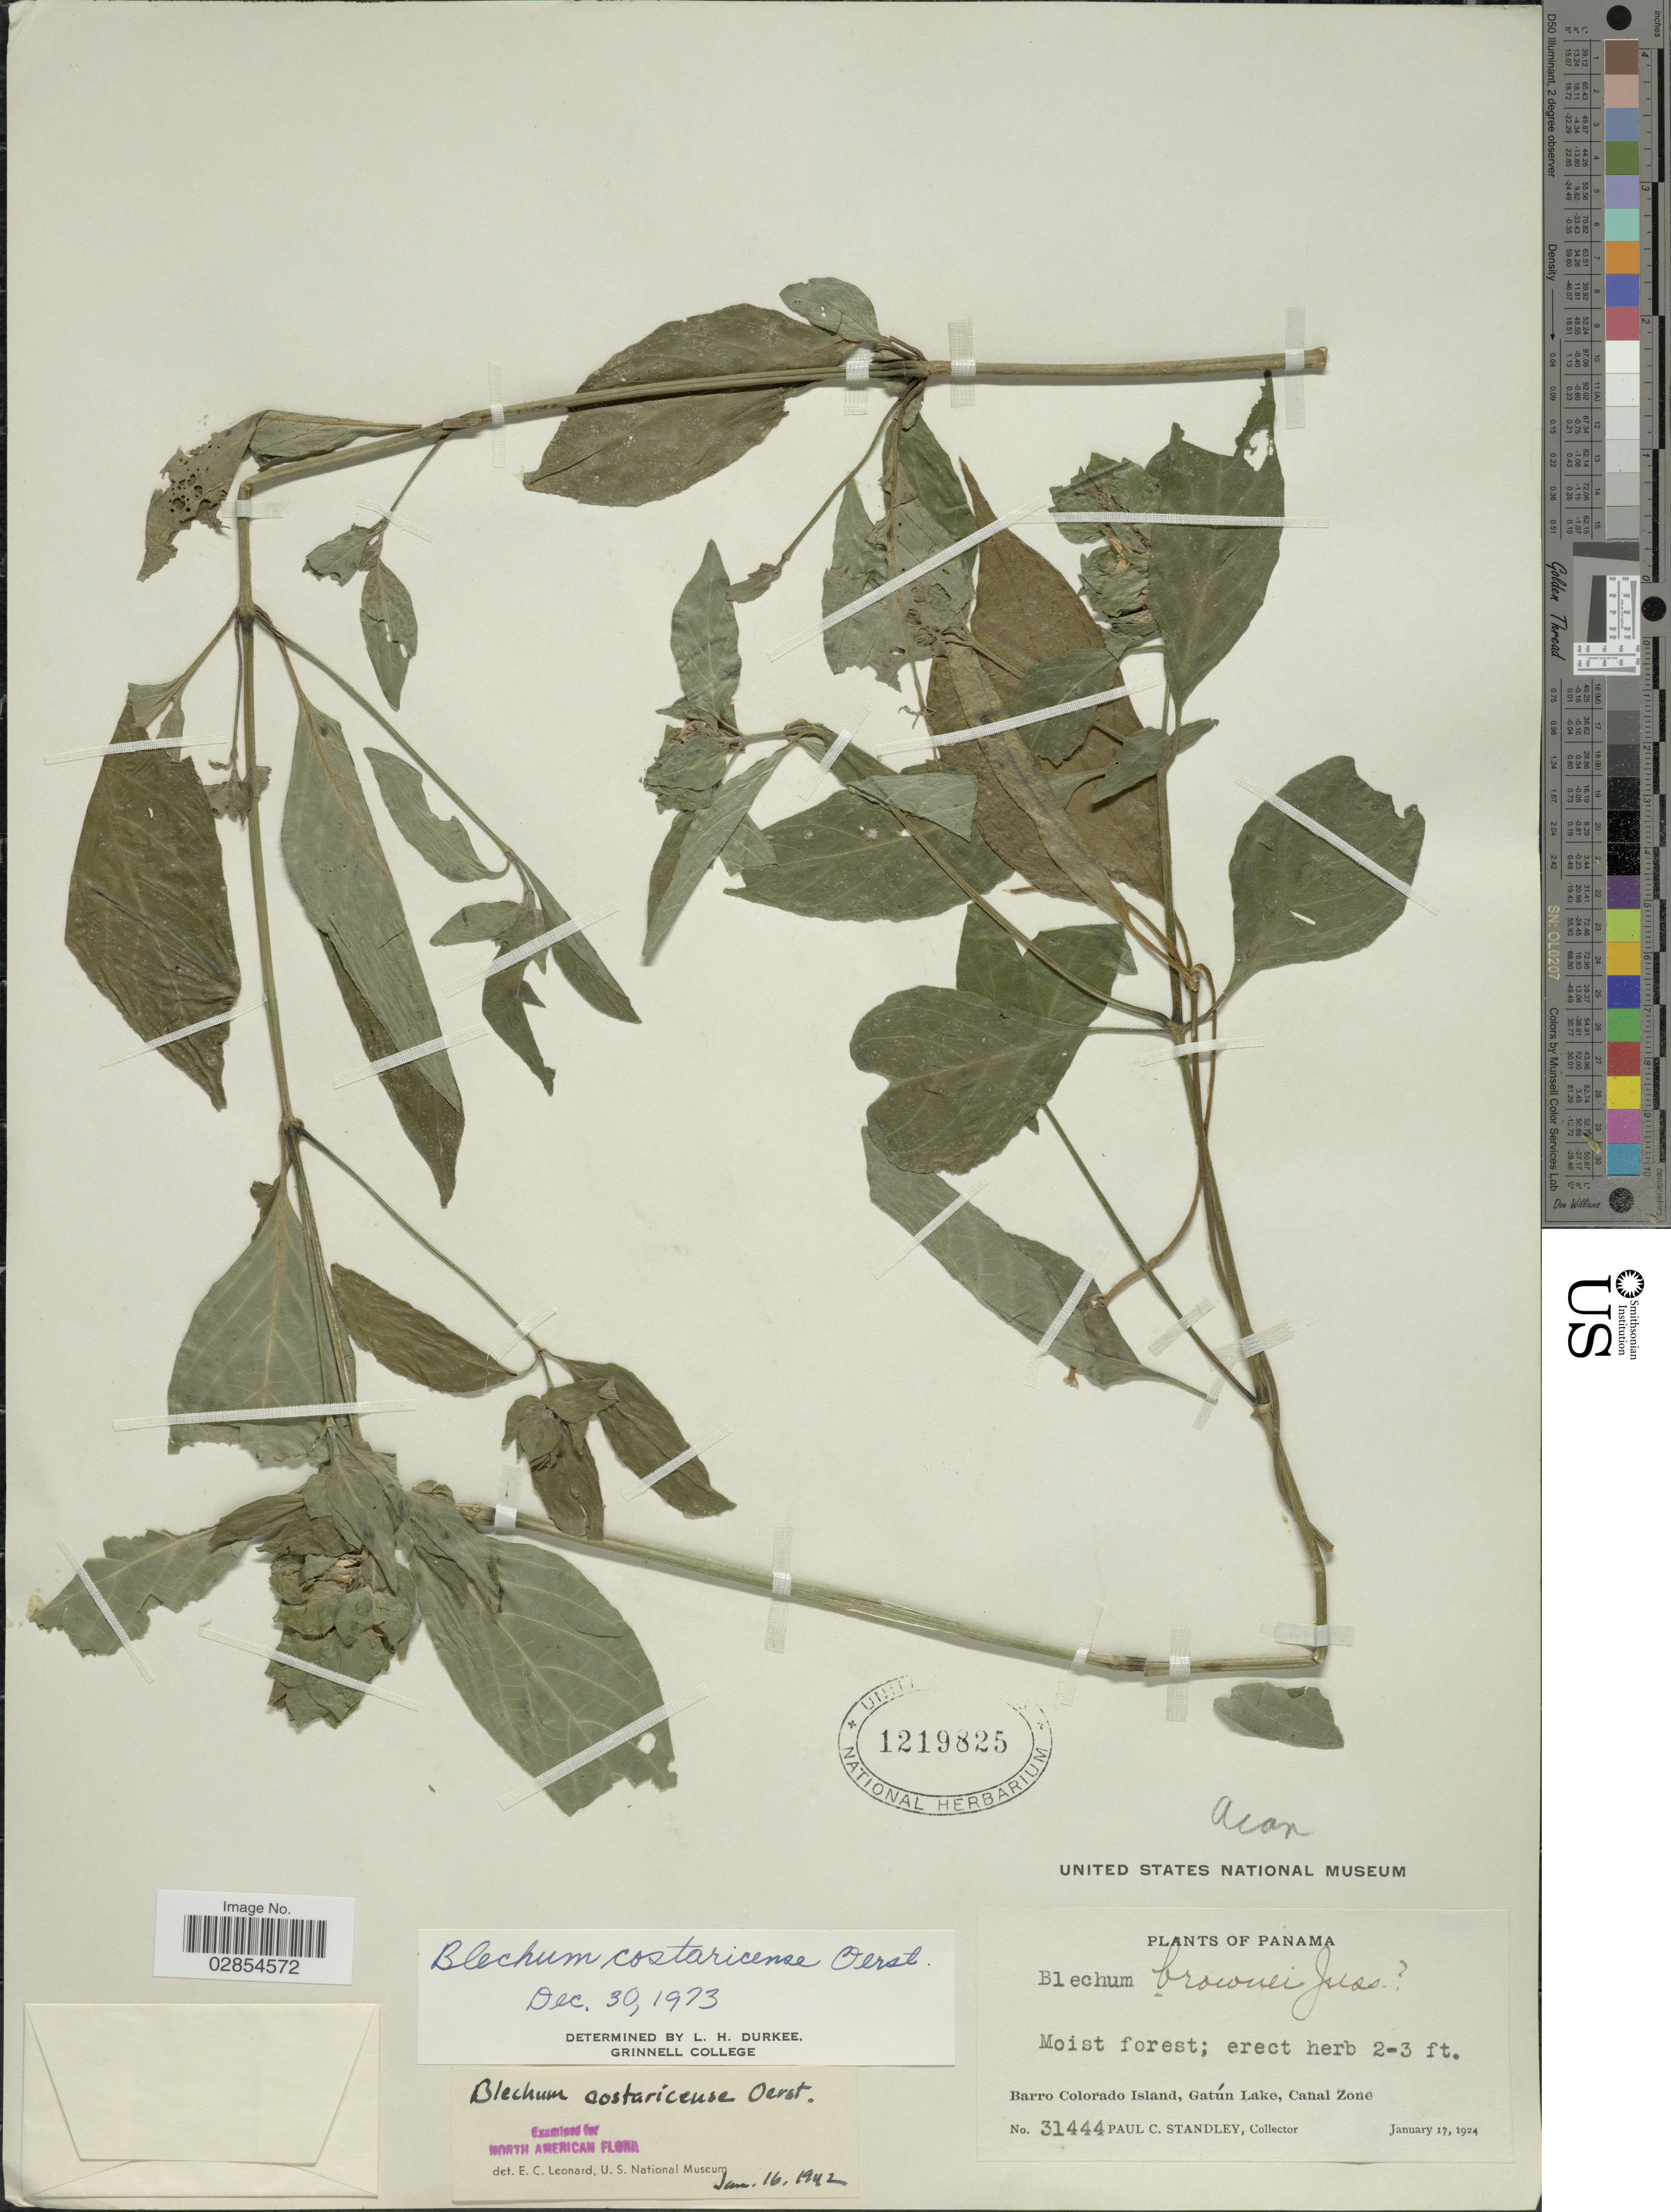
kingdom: Plantae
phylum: Tracheophyta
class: Magnoliopsida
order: Lamiales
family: Acanthaceae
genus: Blechum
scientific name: Blechum costaricense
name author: Oerst.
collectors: P. C. Standley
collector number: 31444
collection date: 1924-01-17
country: Panama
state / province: Panamá Oeste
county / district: Canal Zone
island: Barro Colorado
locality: Barro Colorado Island, Gatún Lake, Canal Zone.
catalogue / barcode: US 1219825